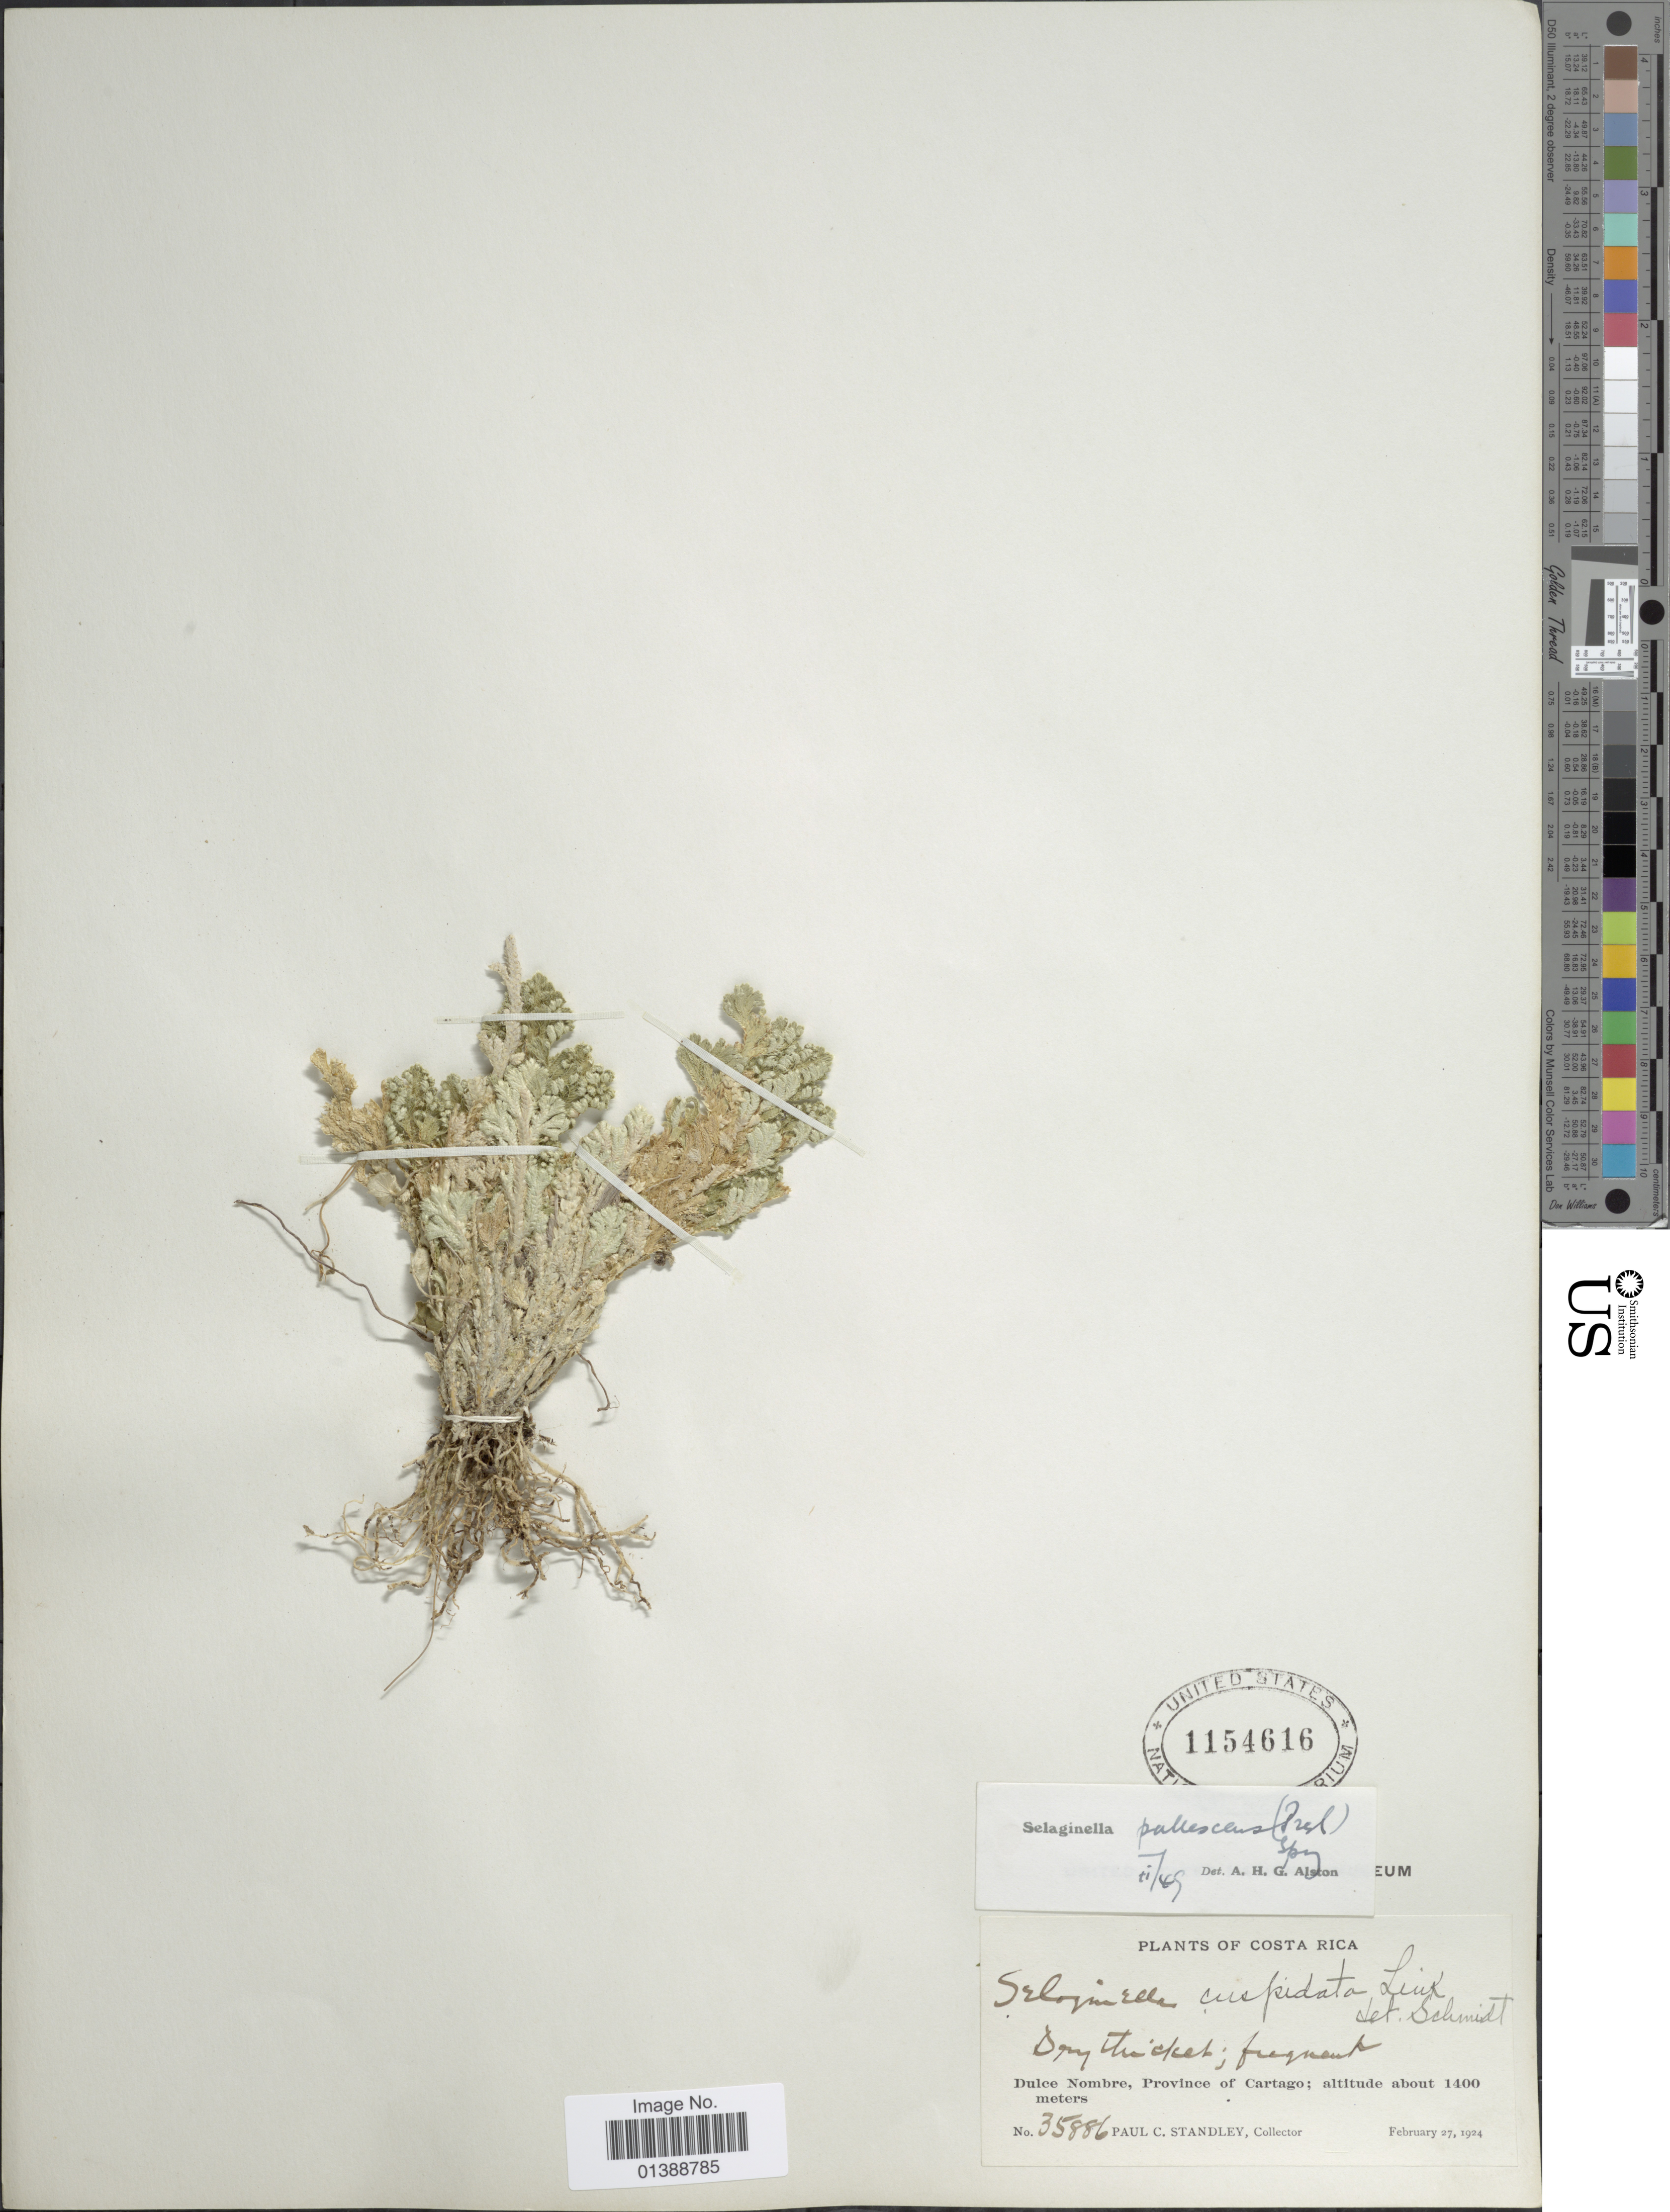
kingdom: Plantae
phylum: Tracheophyta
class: Lycopodiopsida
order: Selaginellales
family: Selaginellaceae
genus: Selaginella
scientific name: Selaginella pallescens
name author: (C. Presl) Spring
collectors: P. C. Standley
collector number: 35886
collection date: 1924-02-27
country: Costa Rica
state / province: Cartago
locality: Dulce Nombre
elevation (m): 1400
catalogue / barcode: US 1154616